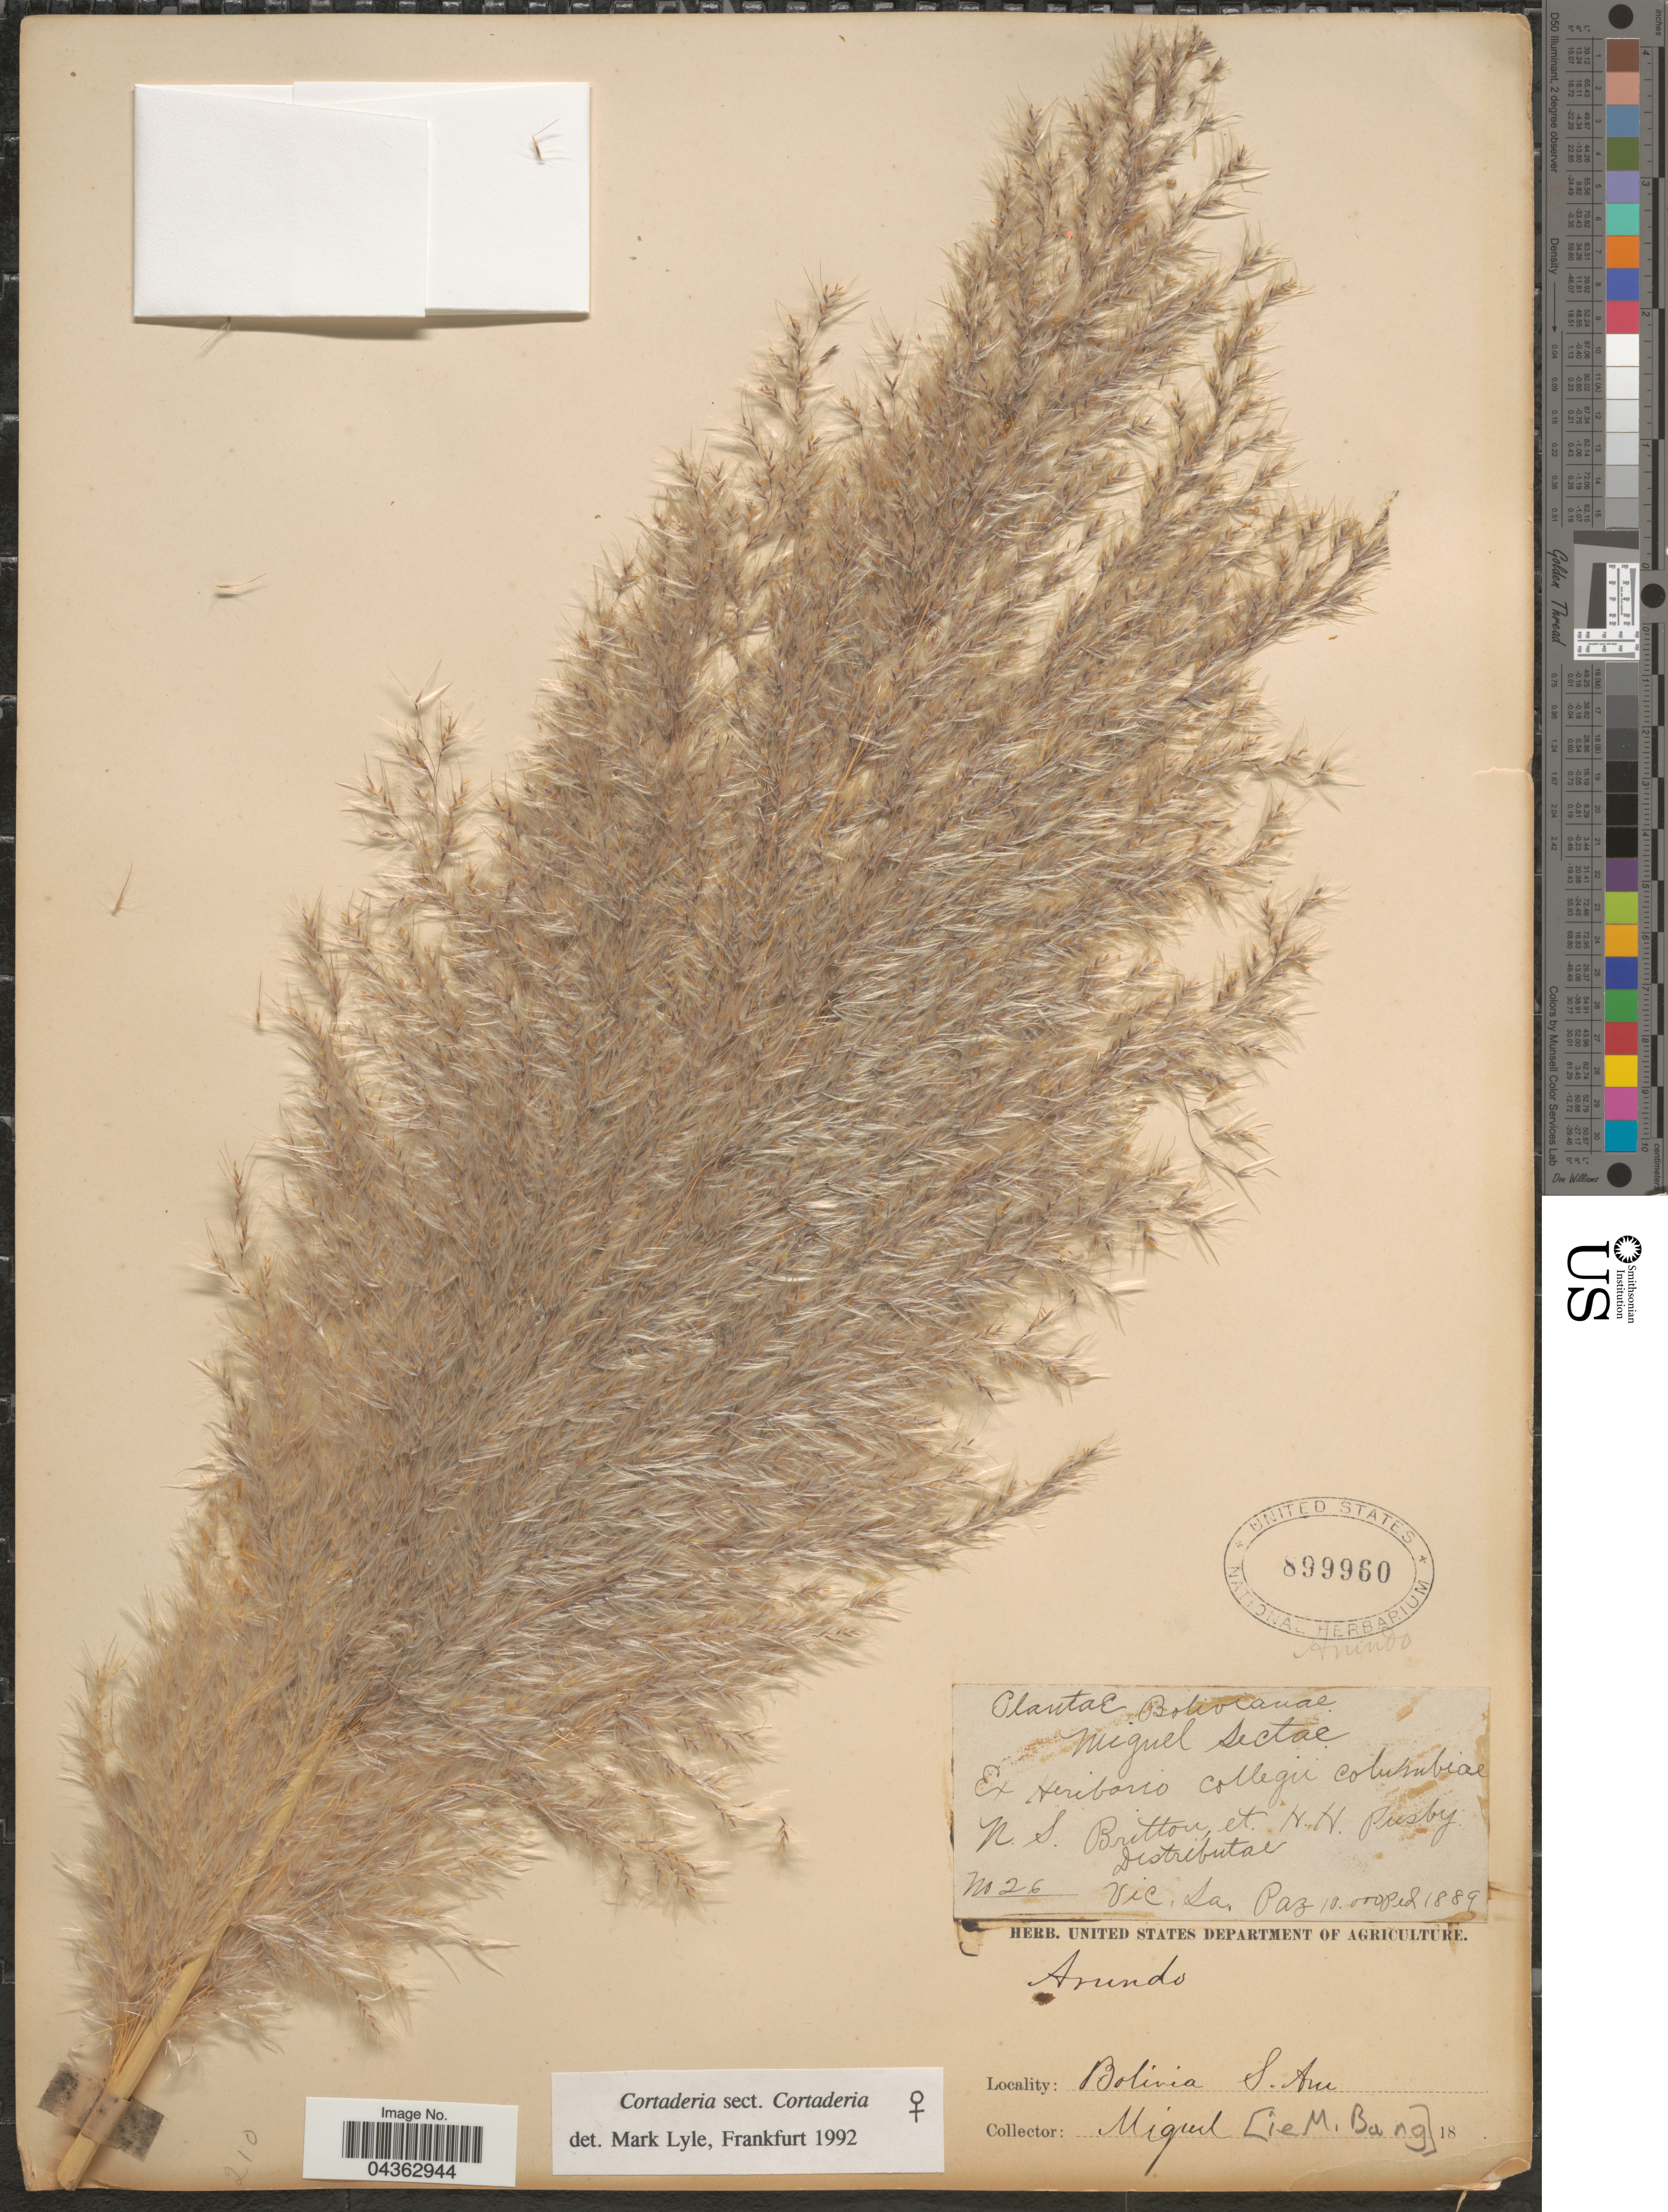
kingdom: Plantae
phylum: Tracheophyta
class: Liliopsida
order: Poales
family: Poaceae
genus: Cortaderia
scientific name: Cortaderia sp.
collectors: M. Bang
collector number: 26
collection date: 1889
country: Bolivia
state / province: La Paz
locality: Vic. La Paz.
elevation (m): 3048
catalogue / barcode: US 899960